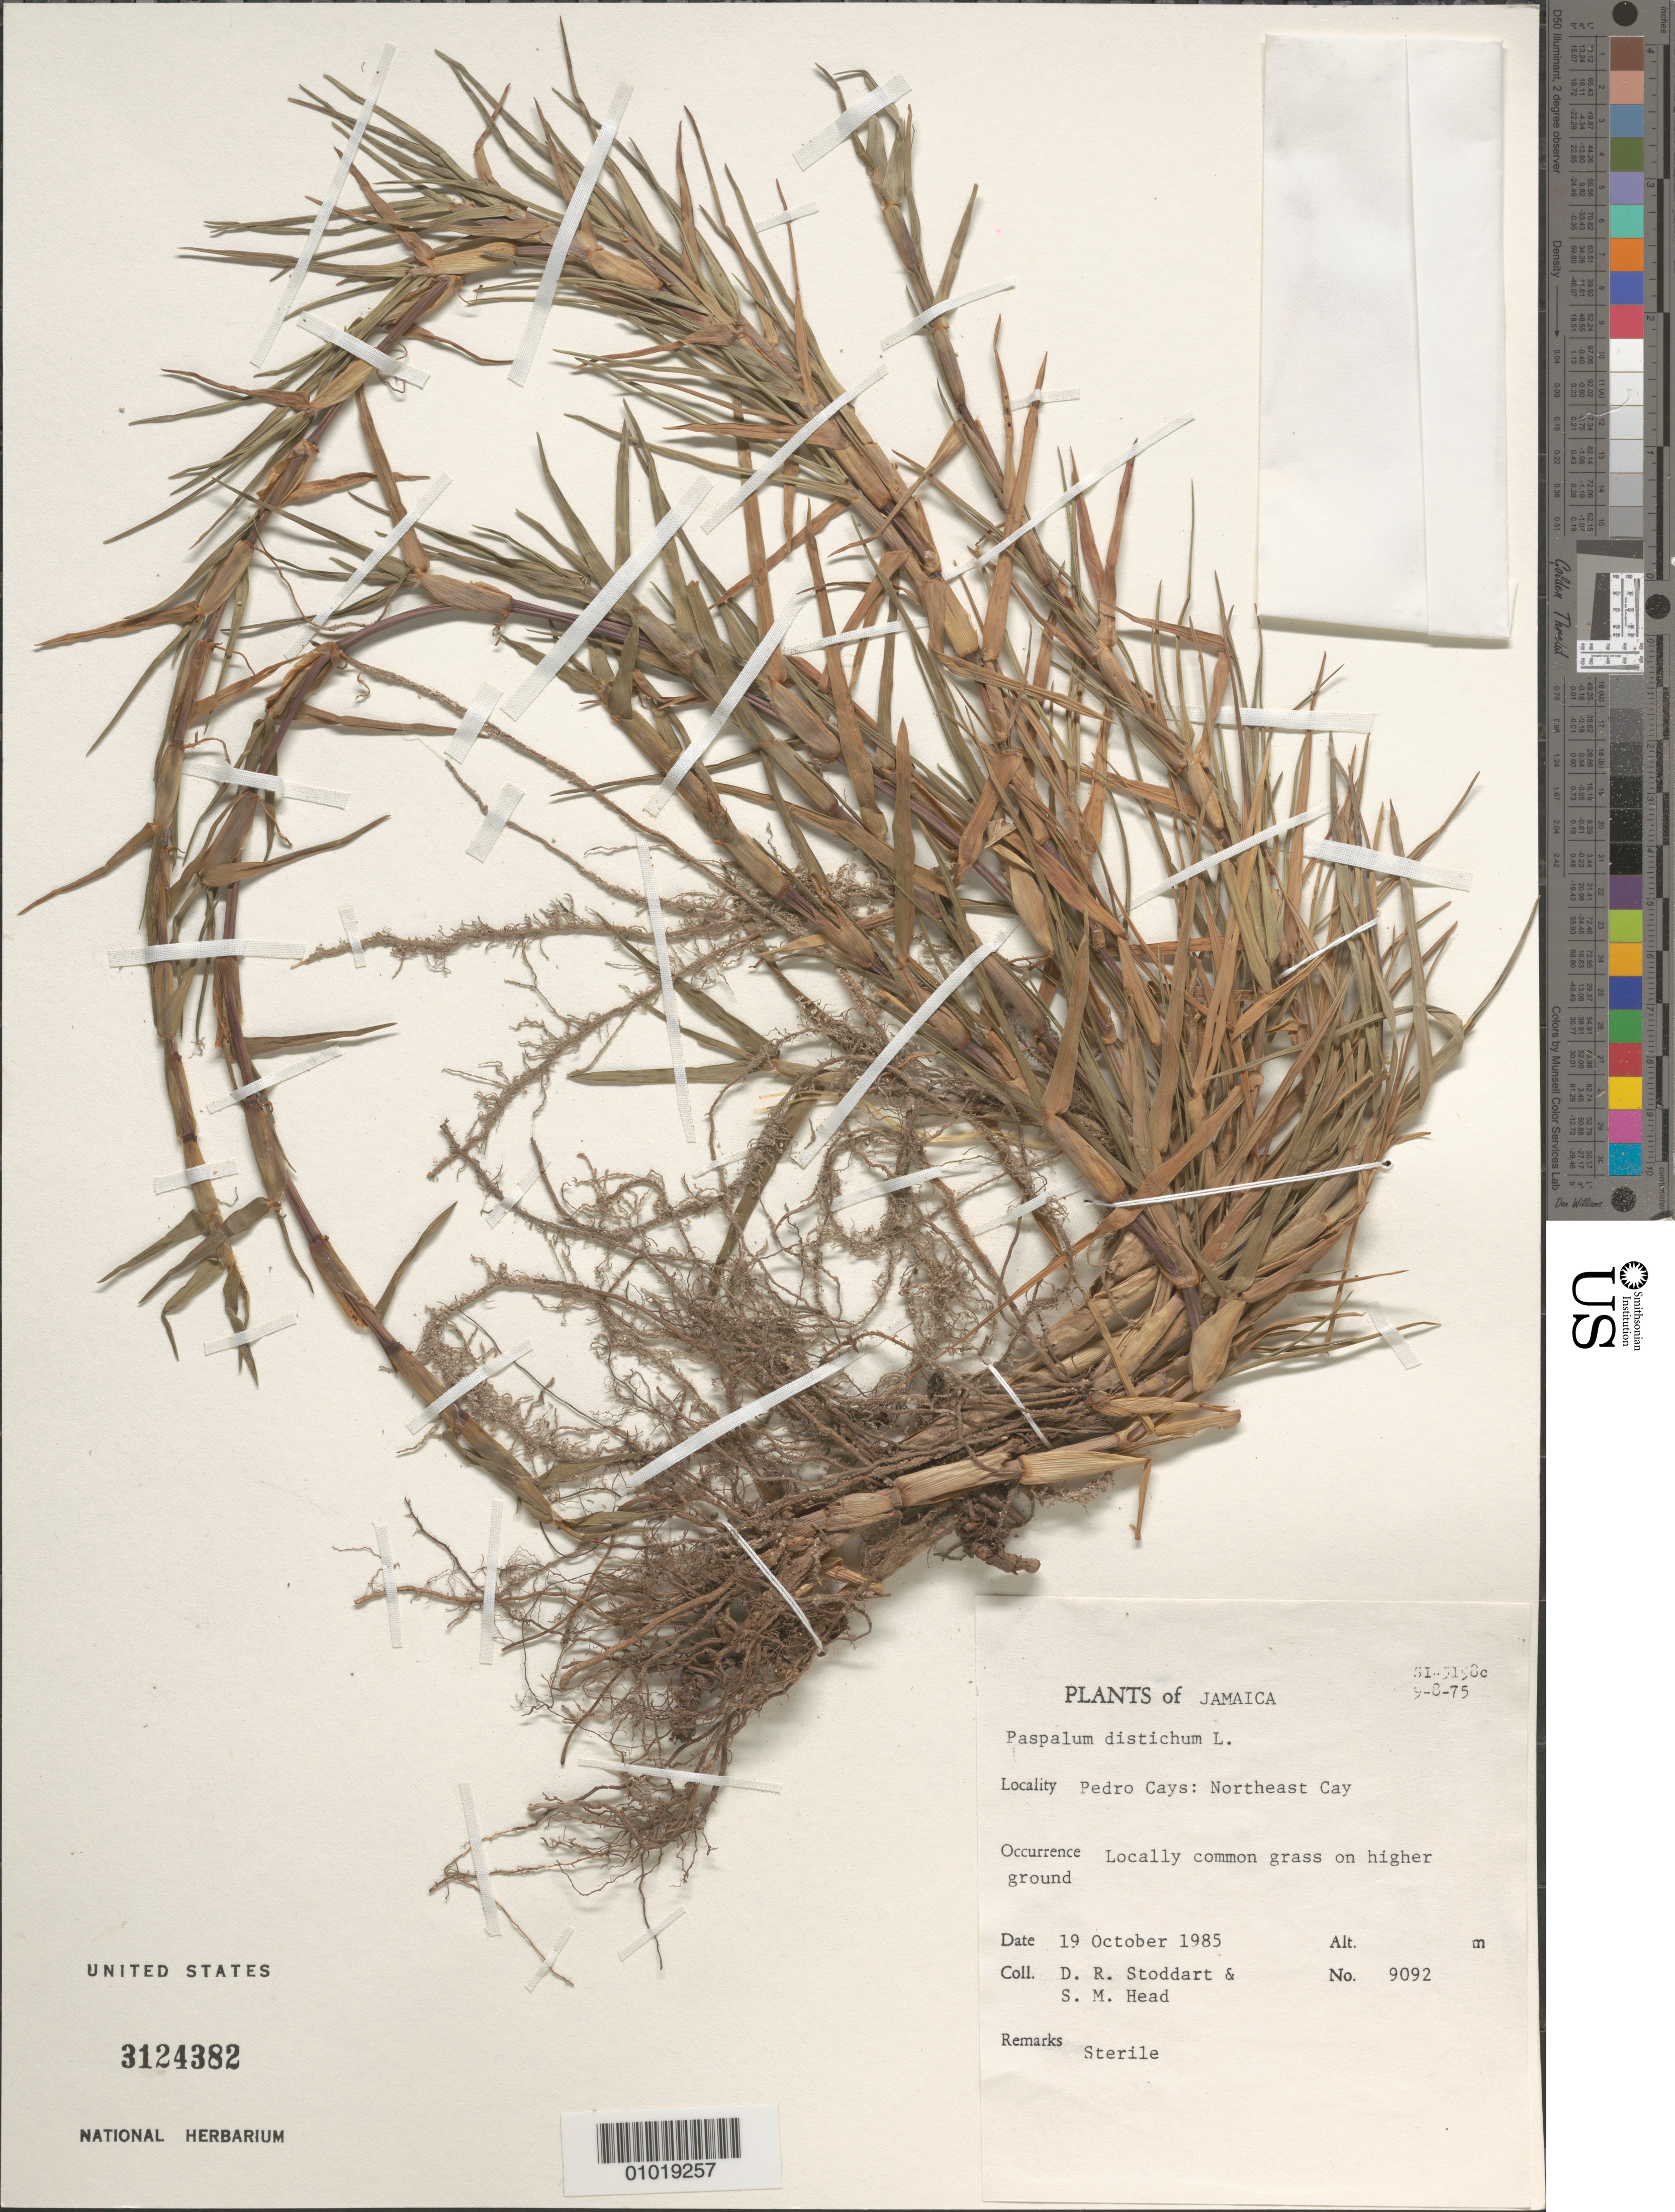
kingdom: Plantae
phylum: Tracheophyta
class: Liliopsida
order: Poales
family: Poaceae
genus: Paspalum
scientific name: Paspalum distichum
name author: L.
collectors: D. R. Stoddart & S. Head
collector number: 9092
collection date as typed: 19 Oct 1985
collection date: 1985-10-19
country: Jamaica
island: Jamaica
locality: Pedro Cays, NE Cay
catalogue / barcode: US 3124382